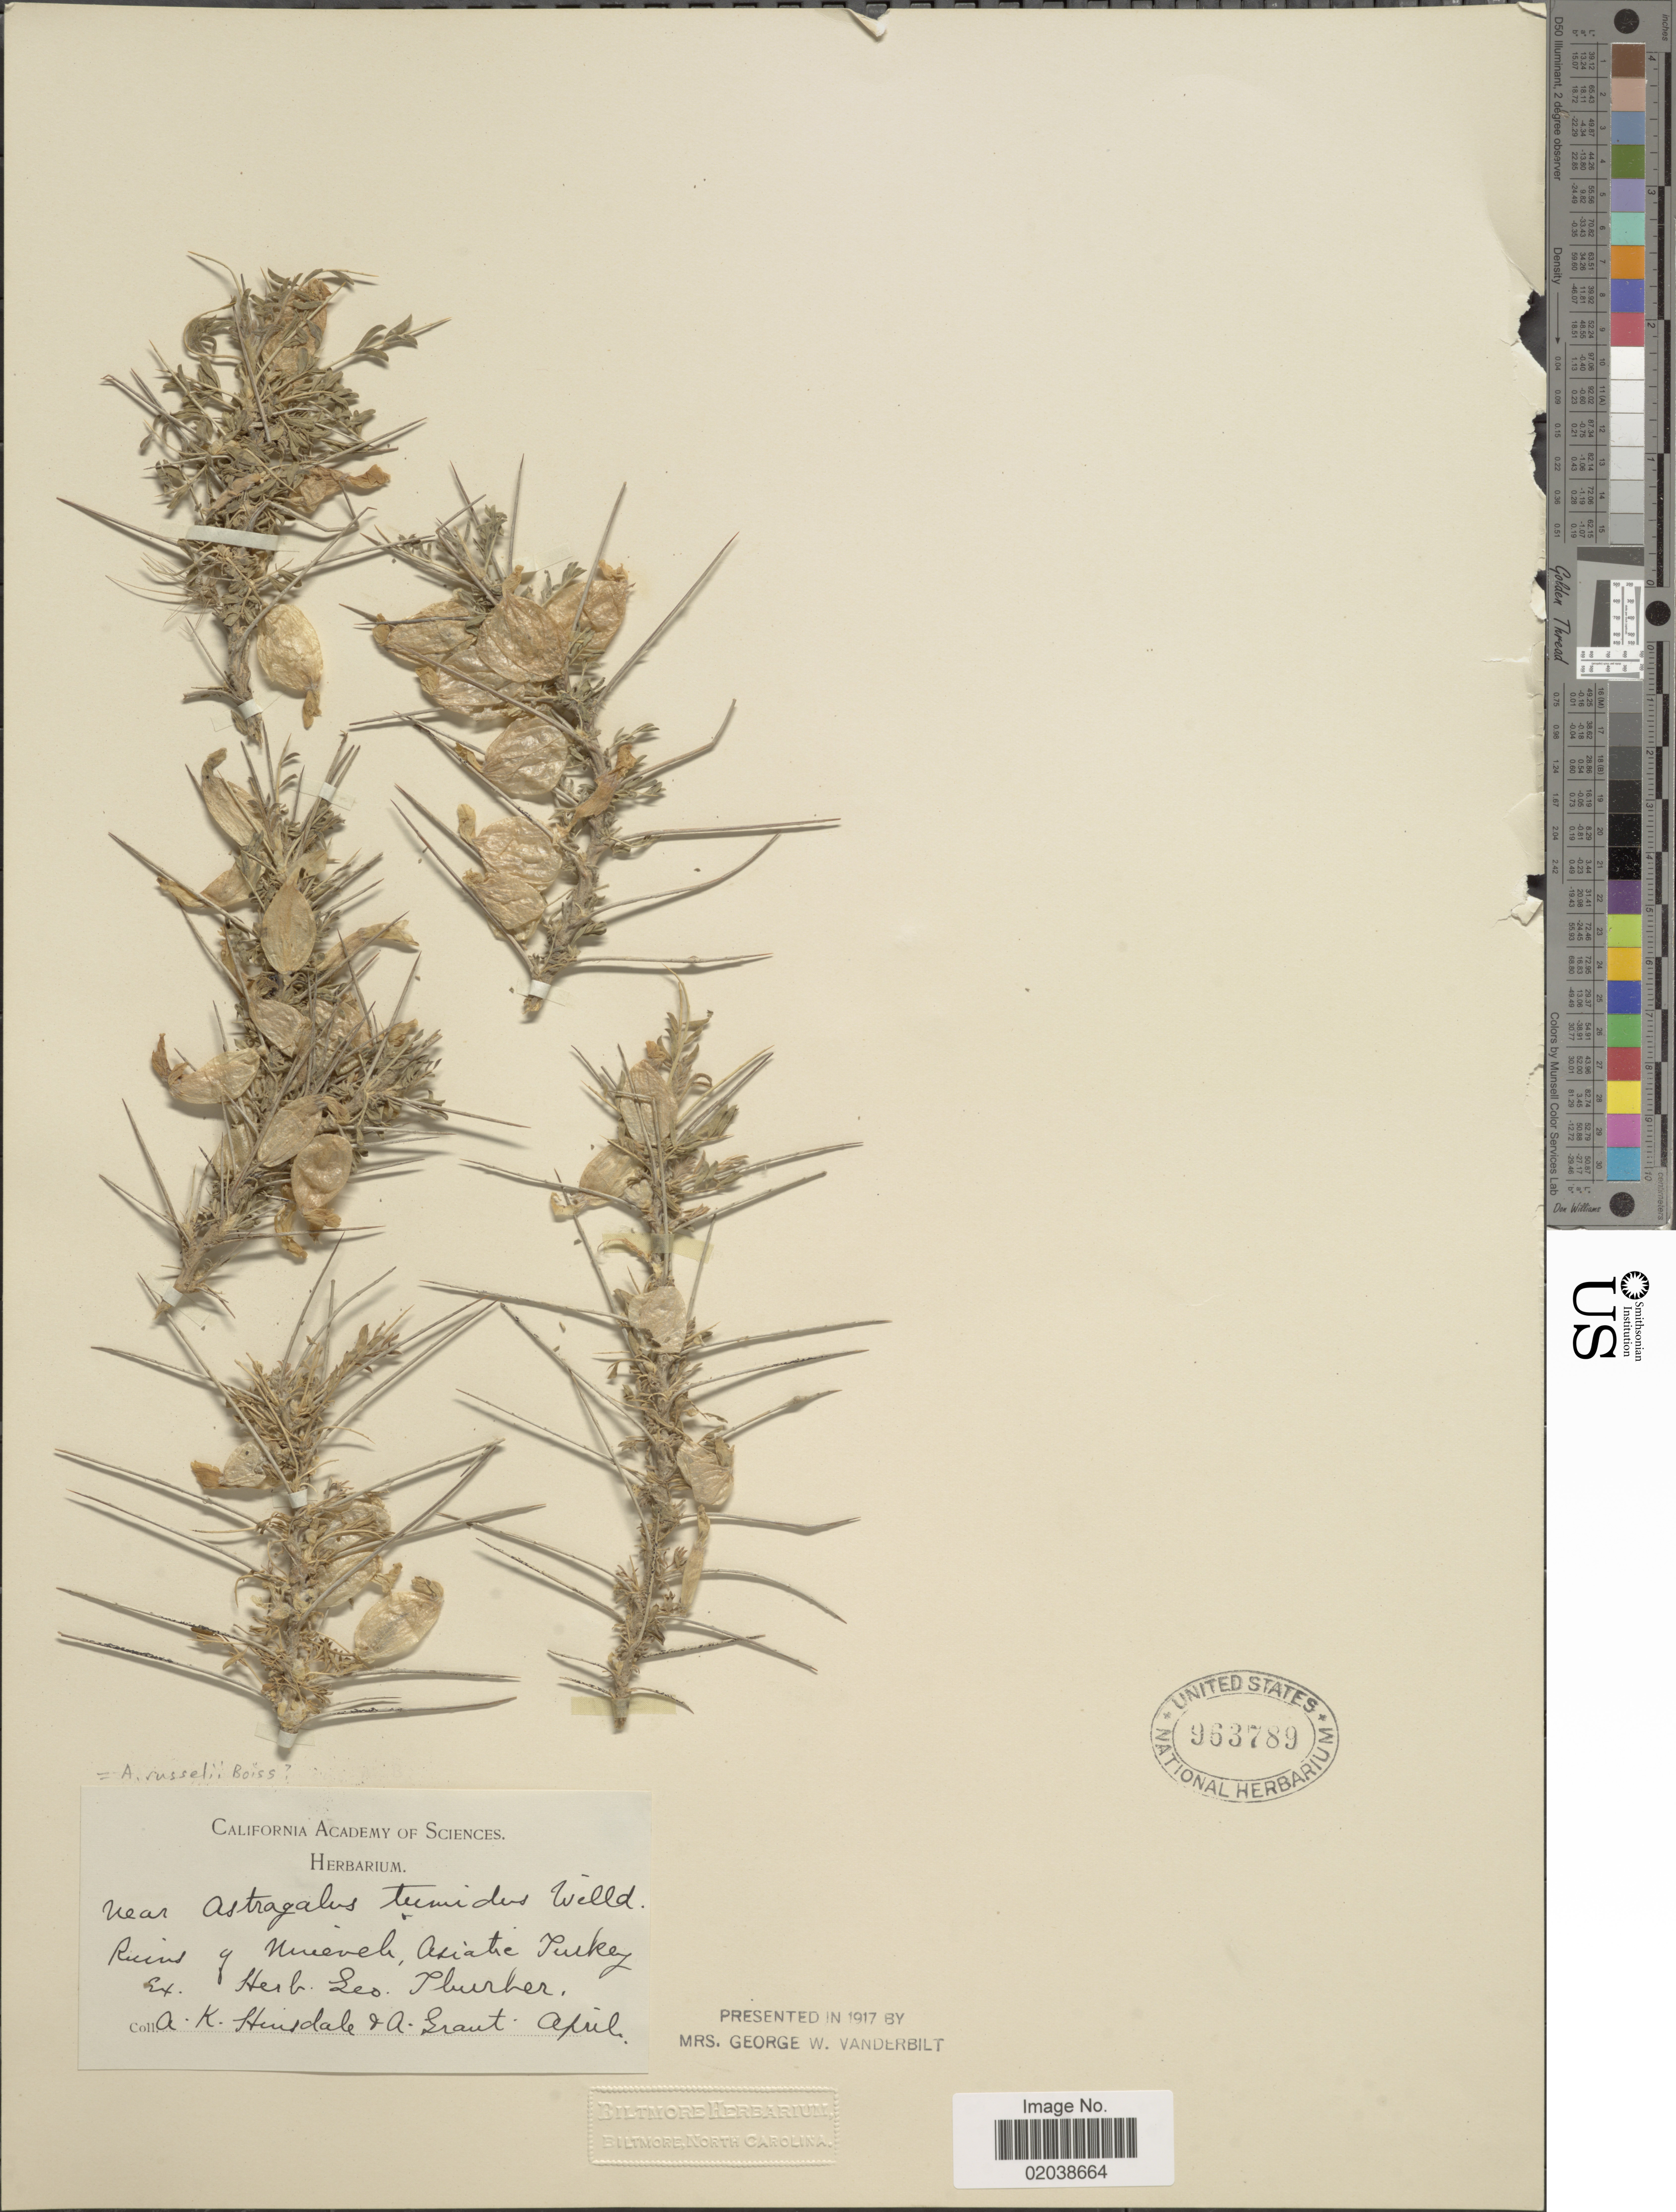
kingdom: Plantae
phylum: Tracheophyta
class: Magnoliopsida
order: Fabales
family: Fabaceae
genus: Astragalus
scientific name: Astragalus russelii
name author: Banks & Sol.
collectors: A. Hinsdale & A. Grant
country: Turkey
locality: Ruins y Nuieveli, Aziatie Turkey [interpreted]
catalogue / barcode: US 963789